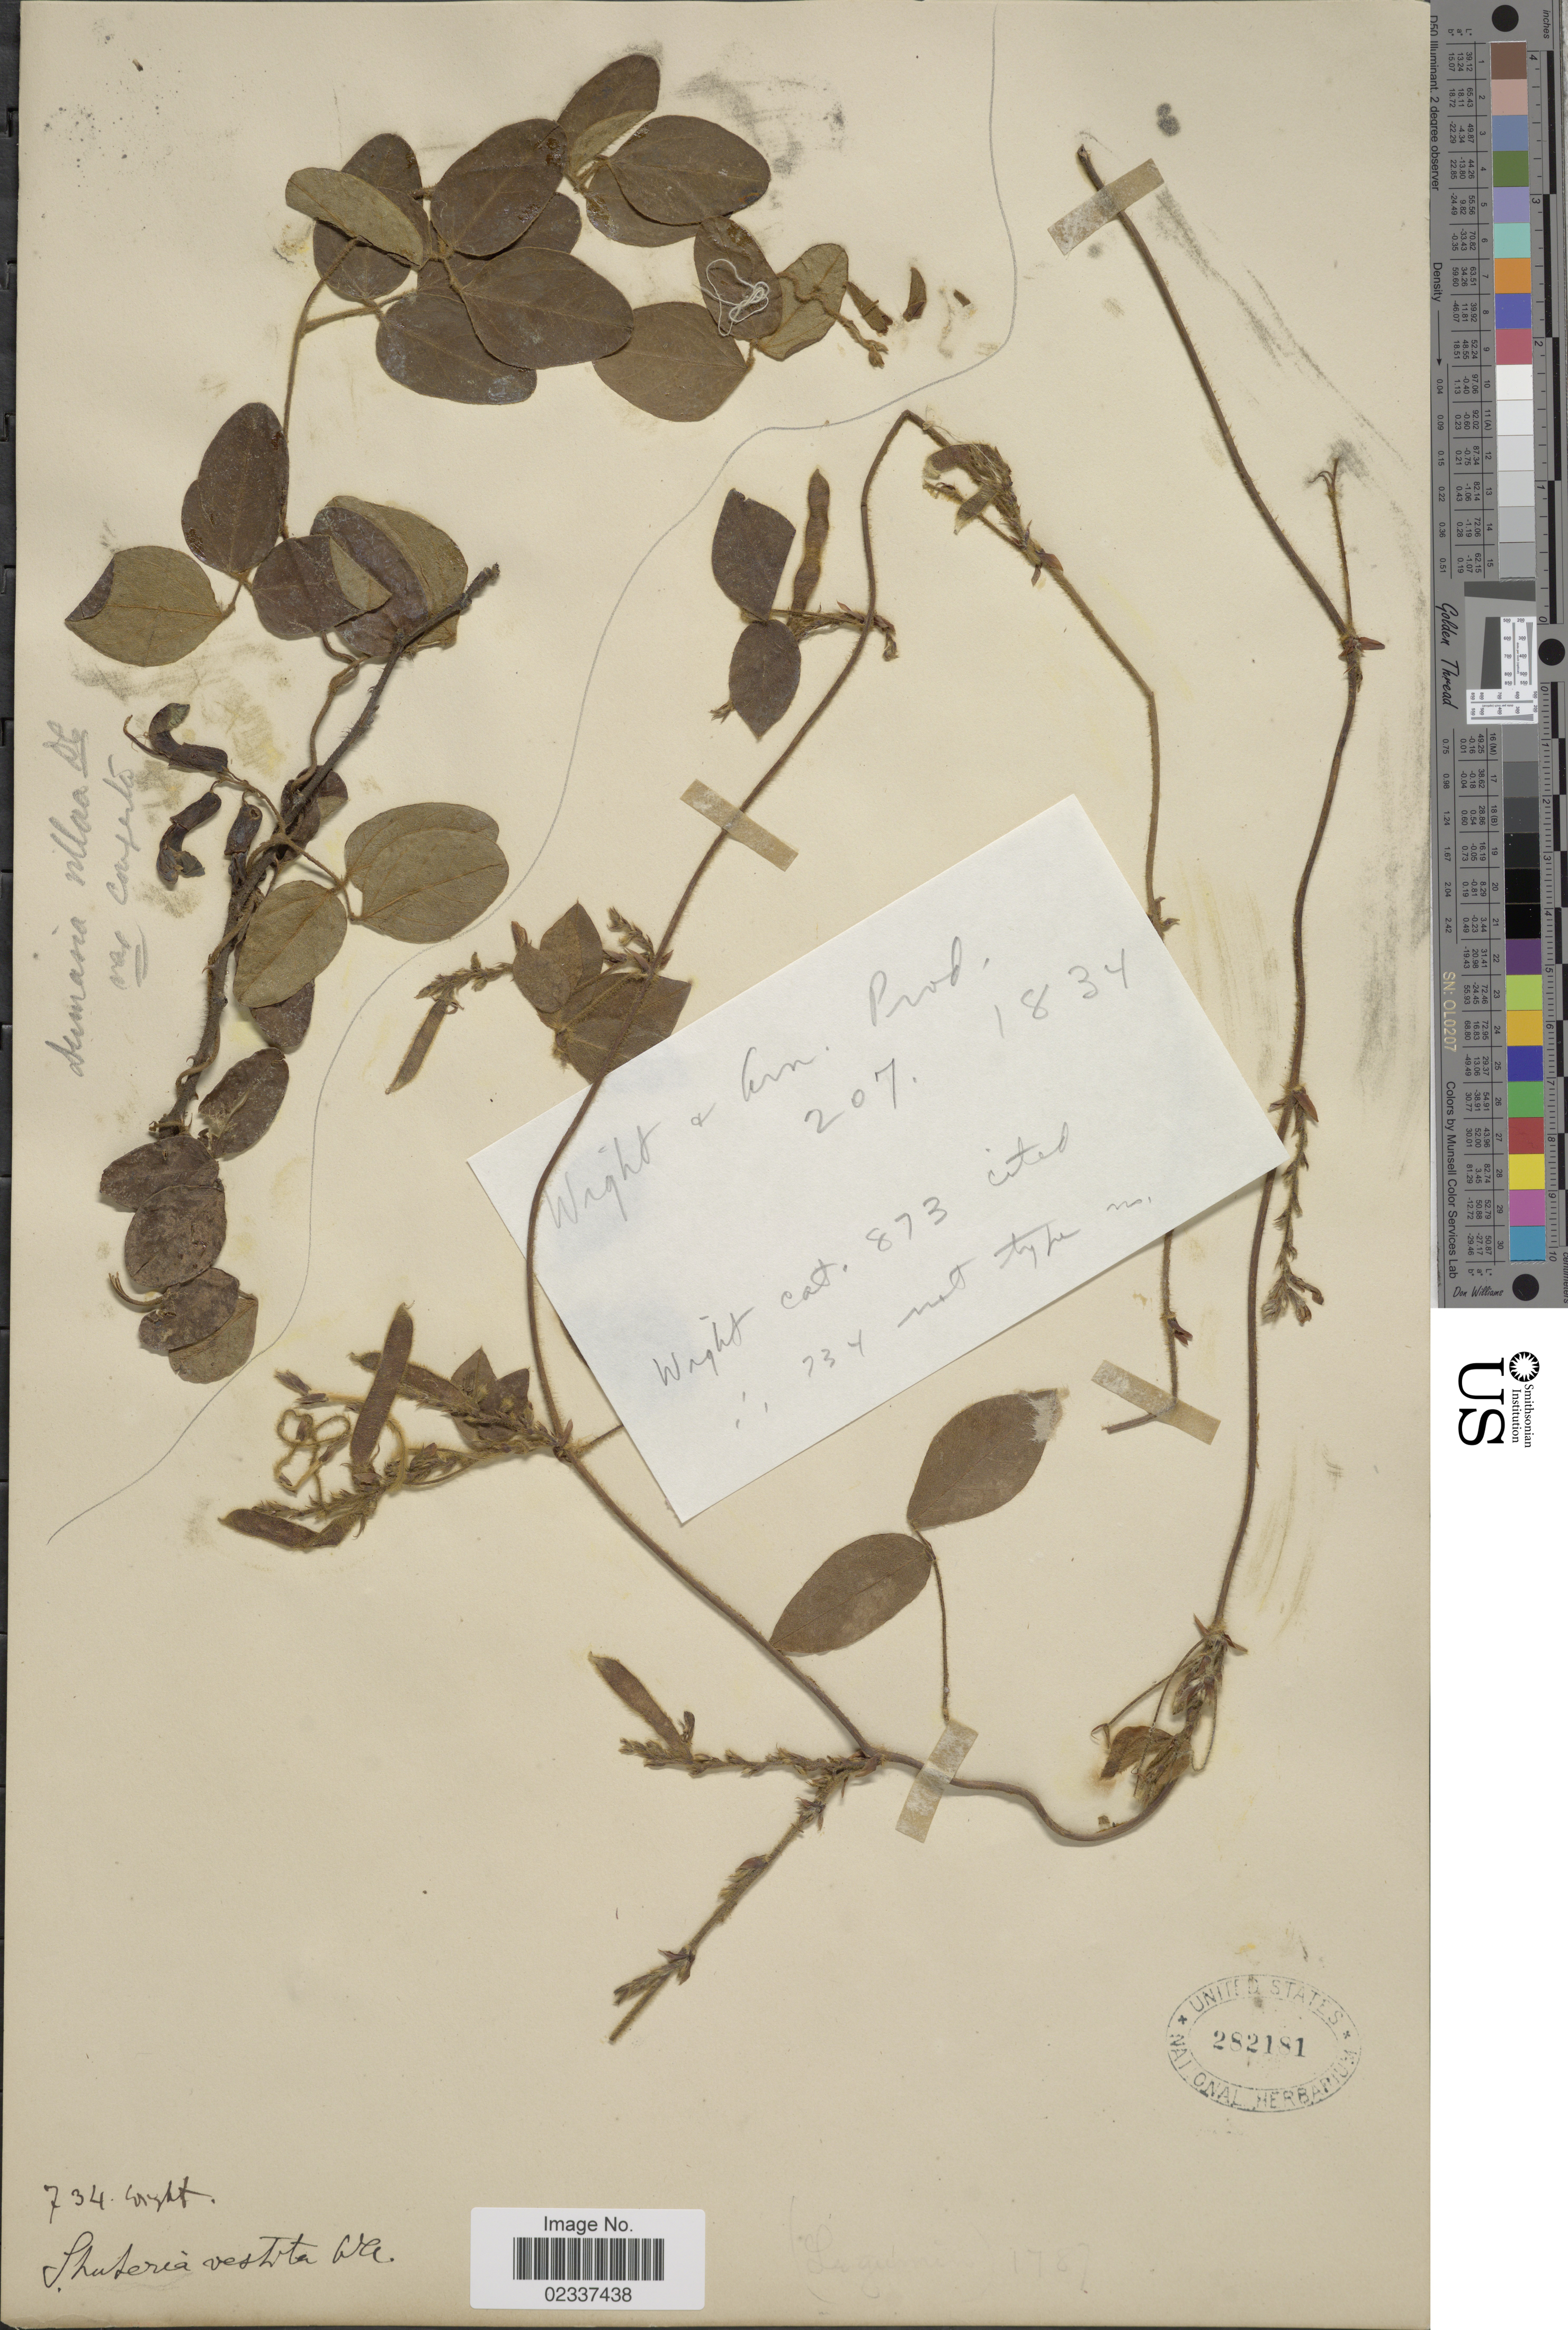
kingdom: Plantae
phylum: Tracheophyta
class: Magnoliopsida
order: Fabales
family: Fabaceae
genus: Shuteria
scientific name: Shuteria vestita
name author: Wight & Arn.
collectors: -- Wight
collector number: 207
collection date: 1834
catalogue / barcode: US 282181